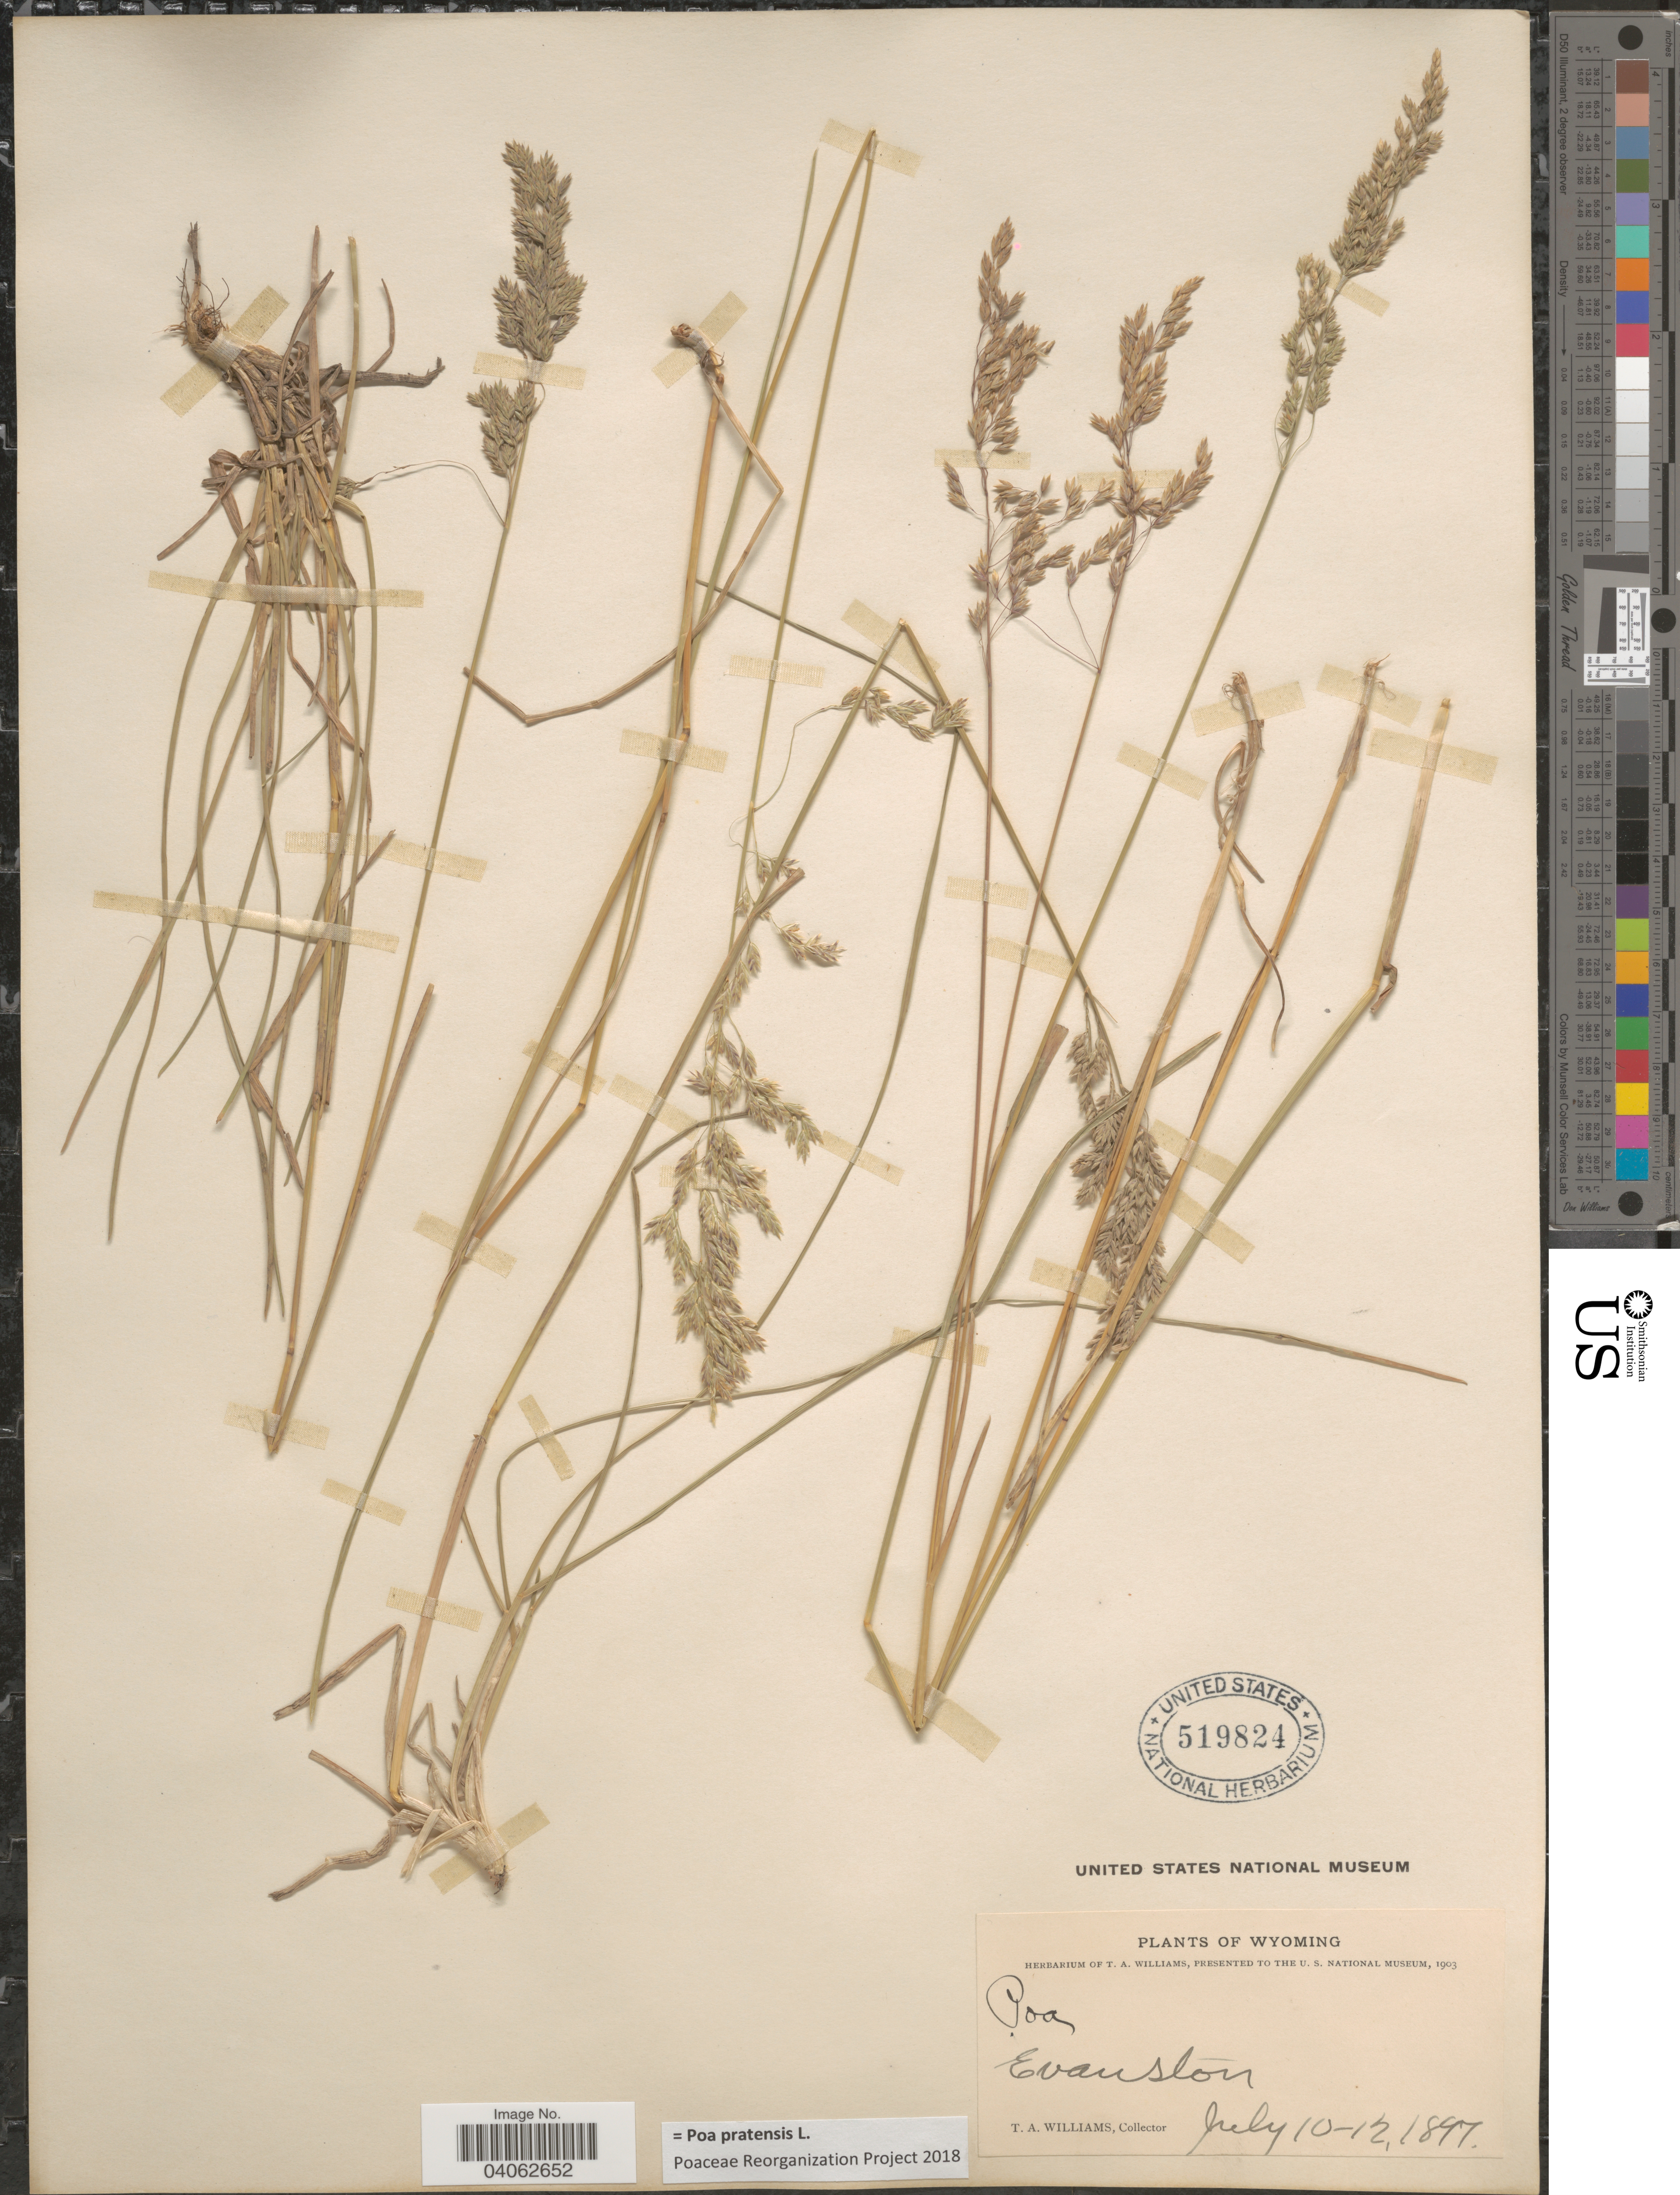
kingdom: Plantae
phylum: Tracheophyta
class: Liliopsida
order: Poales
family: Poaceae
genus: Poa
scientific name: Poa pratensis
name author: L.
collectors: T. Williams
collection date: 1897-07-10/1897-07-12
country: United States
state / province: Wyoming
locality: Evanston.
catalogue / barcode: US 519824